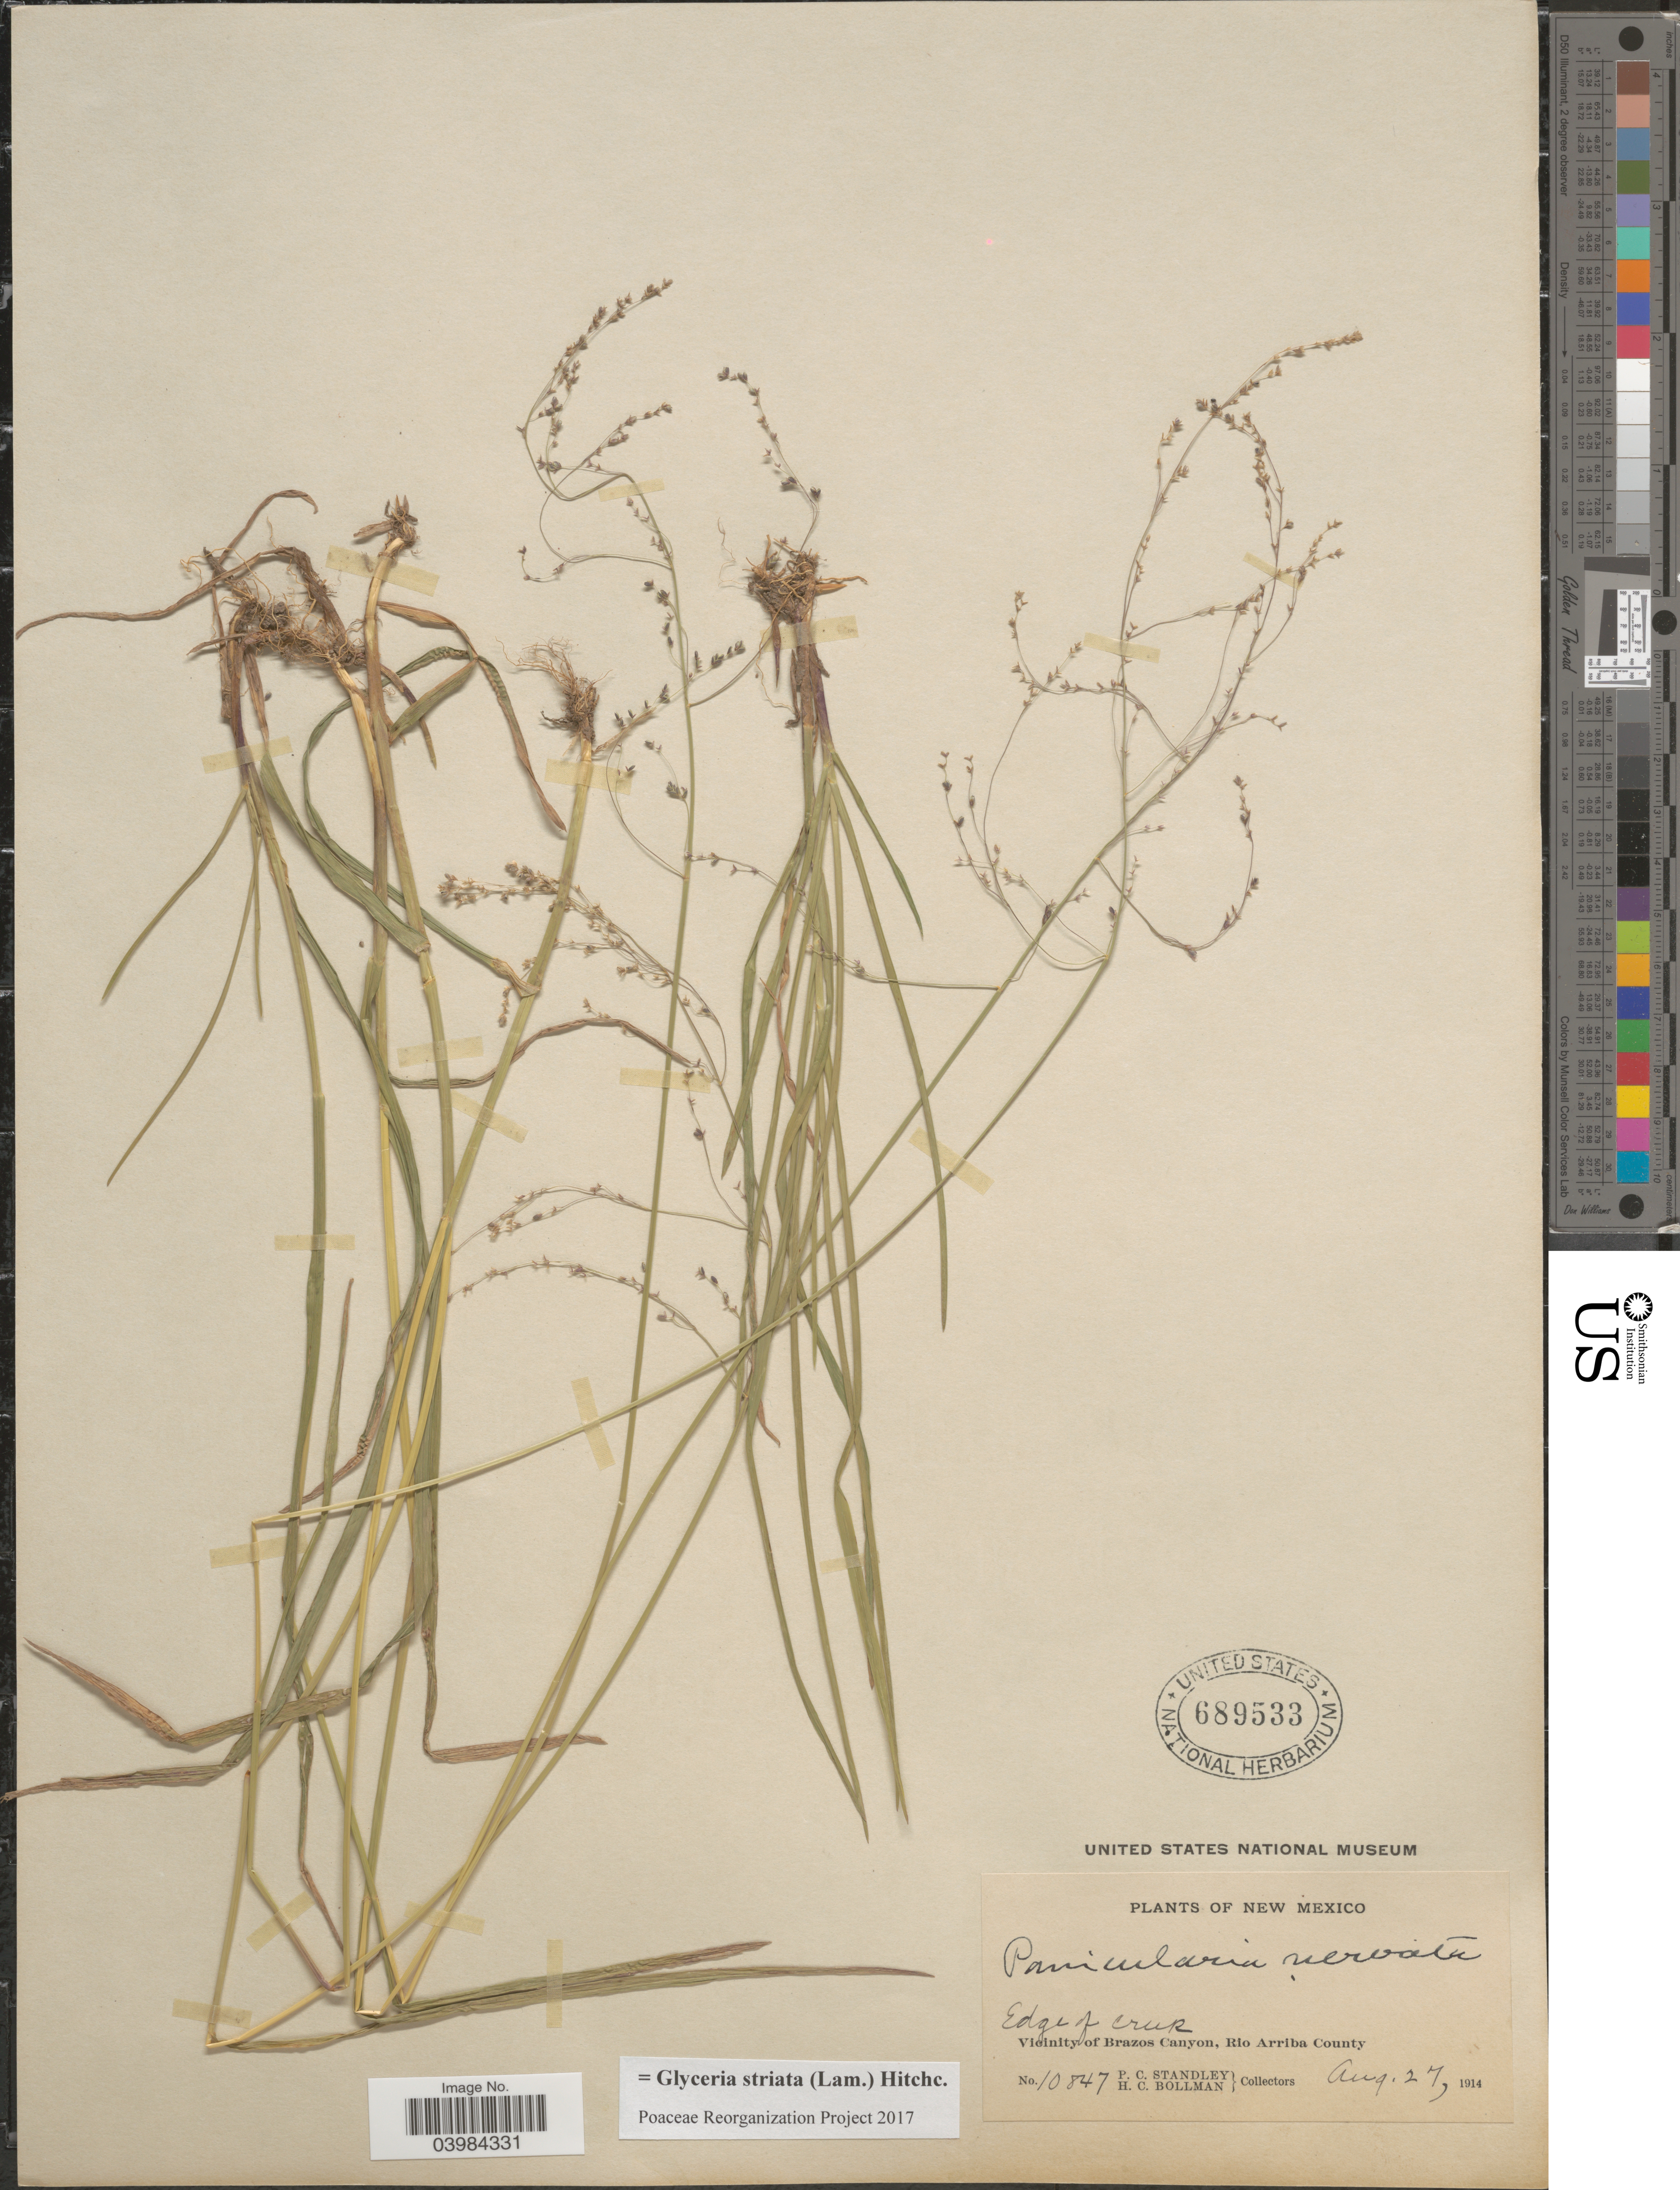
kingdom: Plantae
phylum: Tracheophyta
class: Liliopsida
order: Poales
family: Poaceae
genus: Glyceria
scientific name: Glyceria striata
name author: (Lam.) Hitchc.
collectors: P. C. Standley & H. C. Bollman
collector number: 10847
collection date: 1914-08-27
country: United States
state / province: New Mexico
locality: Edge of creek. Vicinity of Brazos Canyon, Rio Arriba County.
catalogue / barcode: US 689533